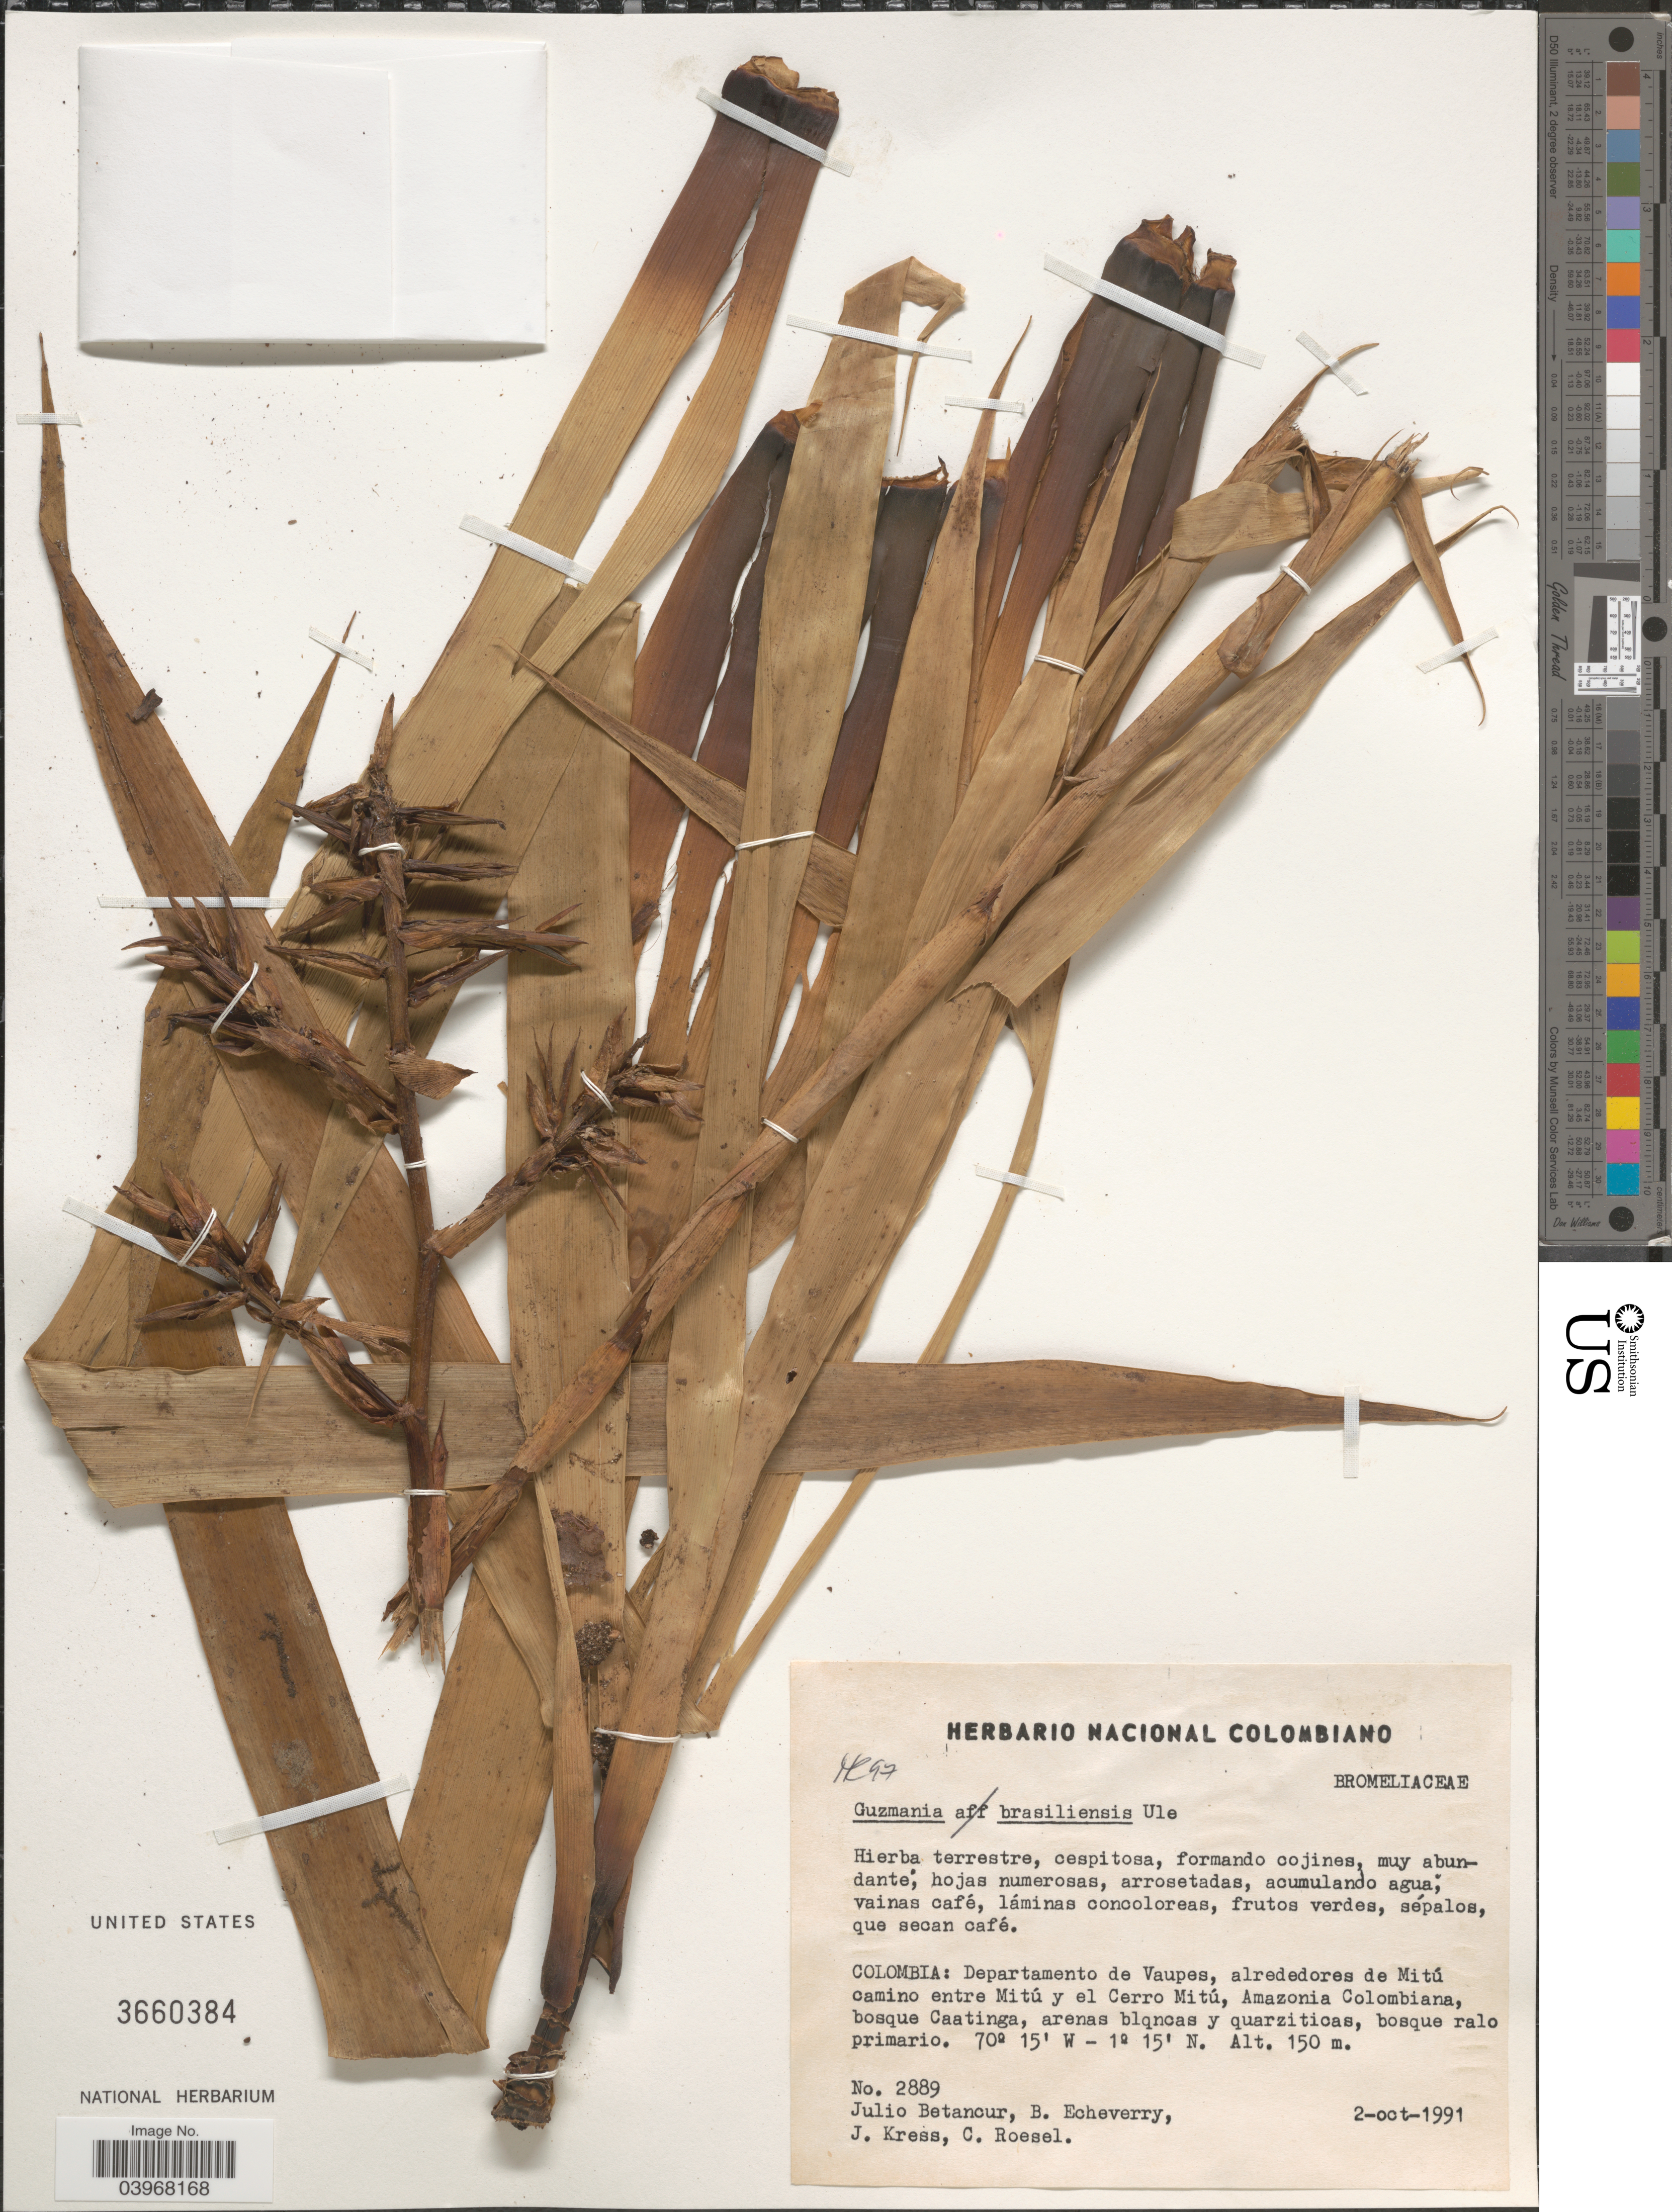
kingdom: Plantae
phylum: Tracheophyta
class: Liliopsida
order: Poales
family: Bromeliaceae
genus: Guzmania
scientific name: Guzmania brasiliensis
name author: Ule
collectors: J. Betancur, B. Echeverry, J. Kress & C. S. Roesel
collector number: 2889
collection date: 1991-10-02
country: Colombia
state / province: Vaupés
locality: Departamento de Vaupes, alrededores de Mitú camino entre Mitú y el Cerro Mitú, Amazonia Colombiana, bosque Caatinga.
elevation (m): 150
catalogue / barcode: US 3660384